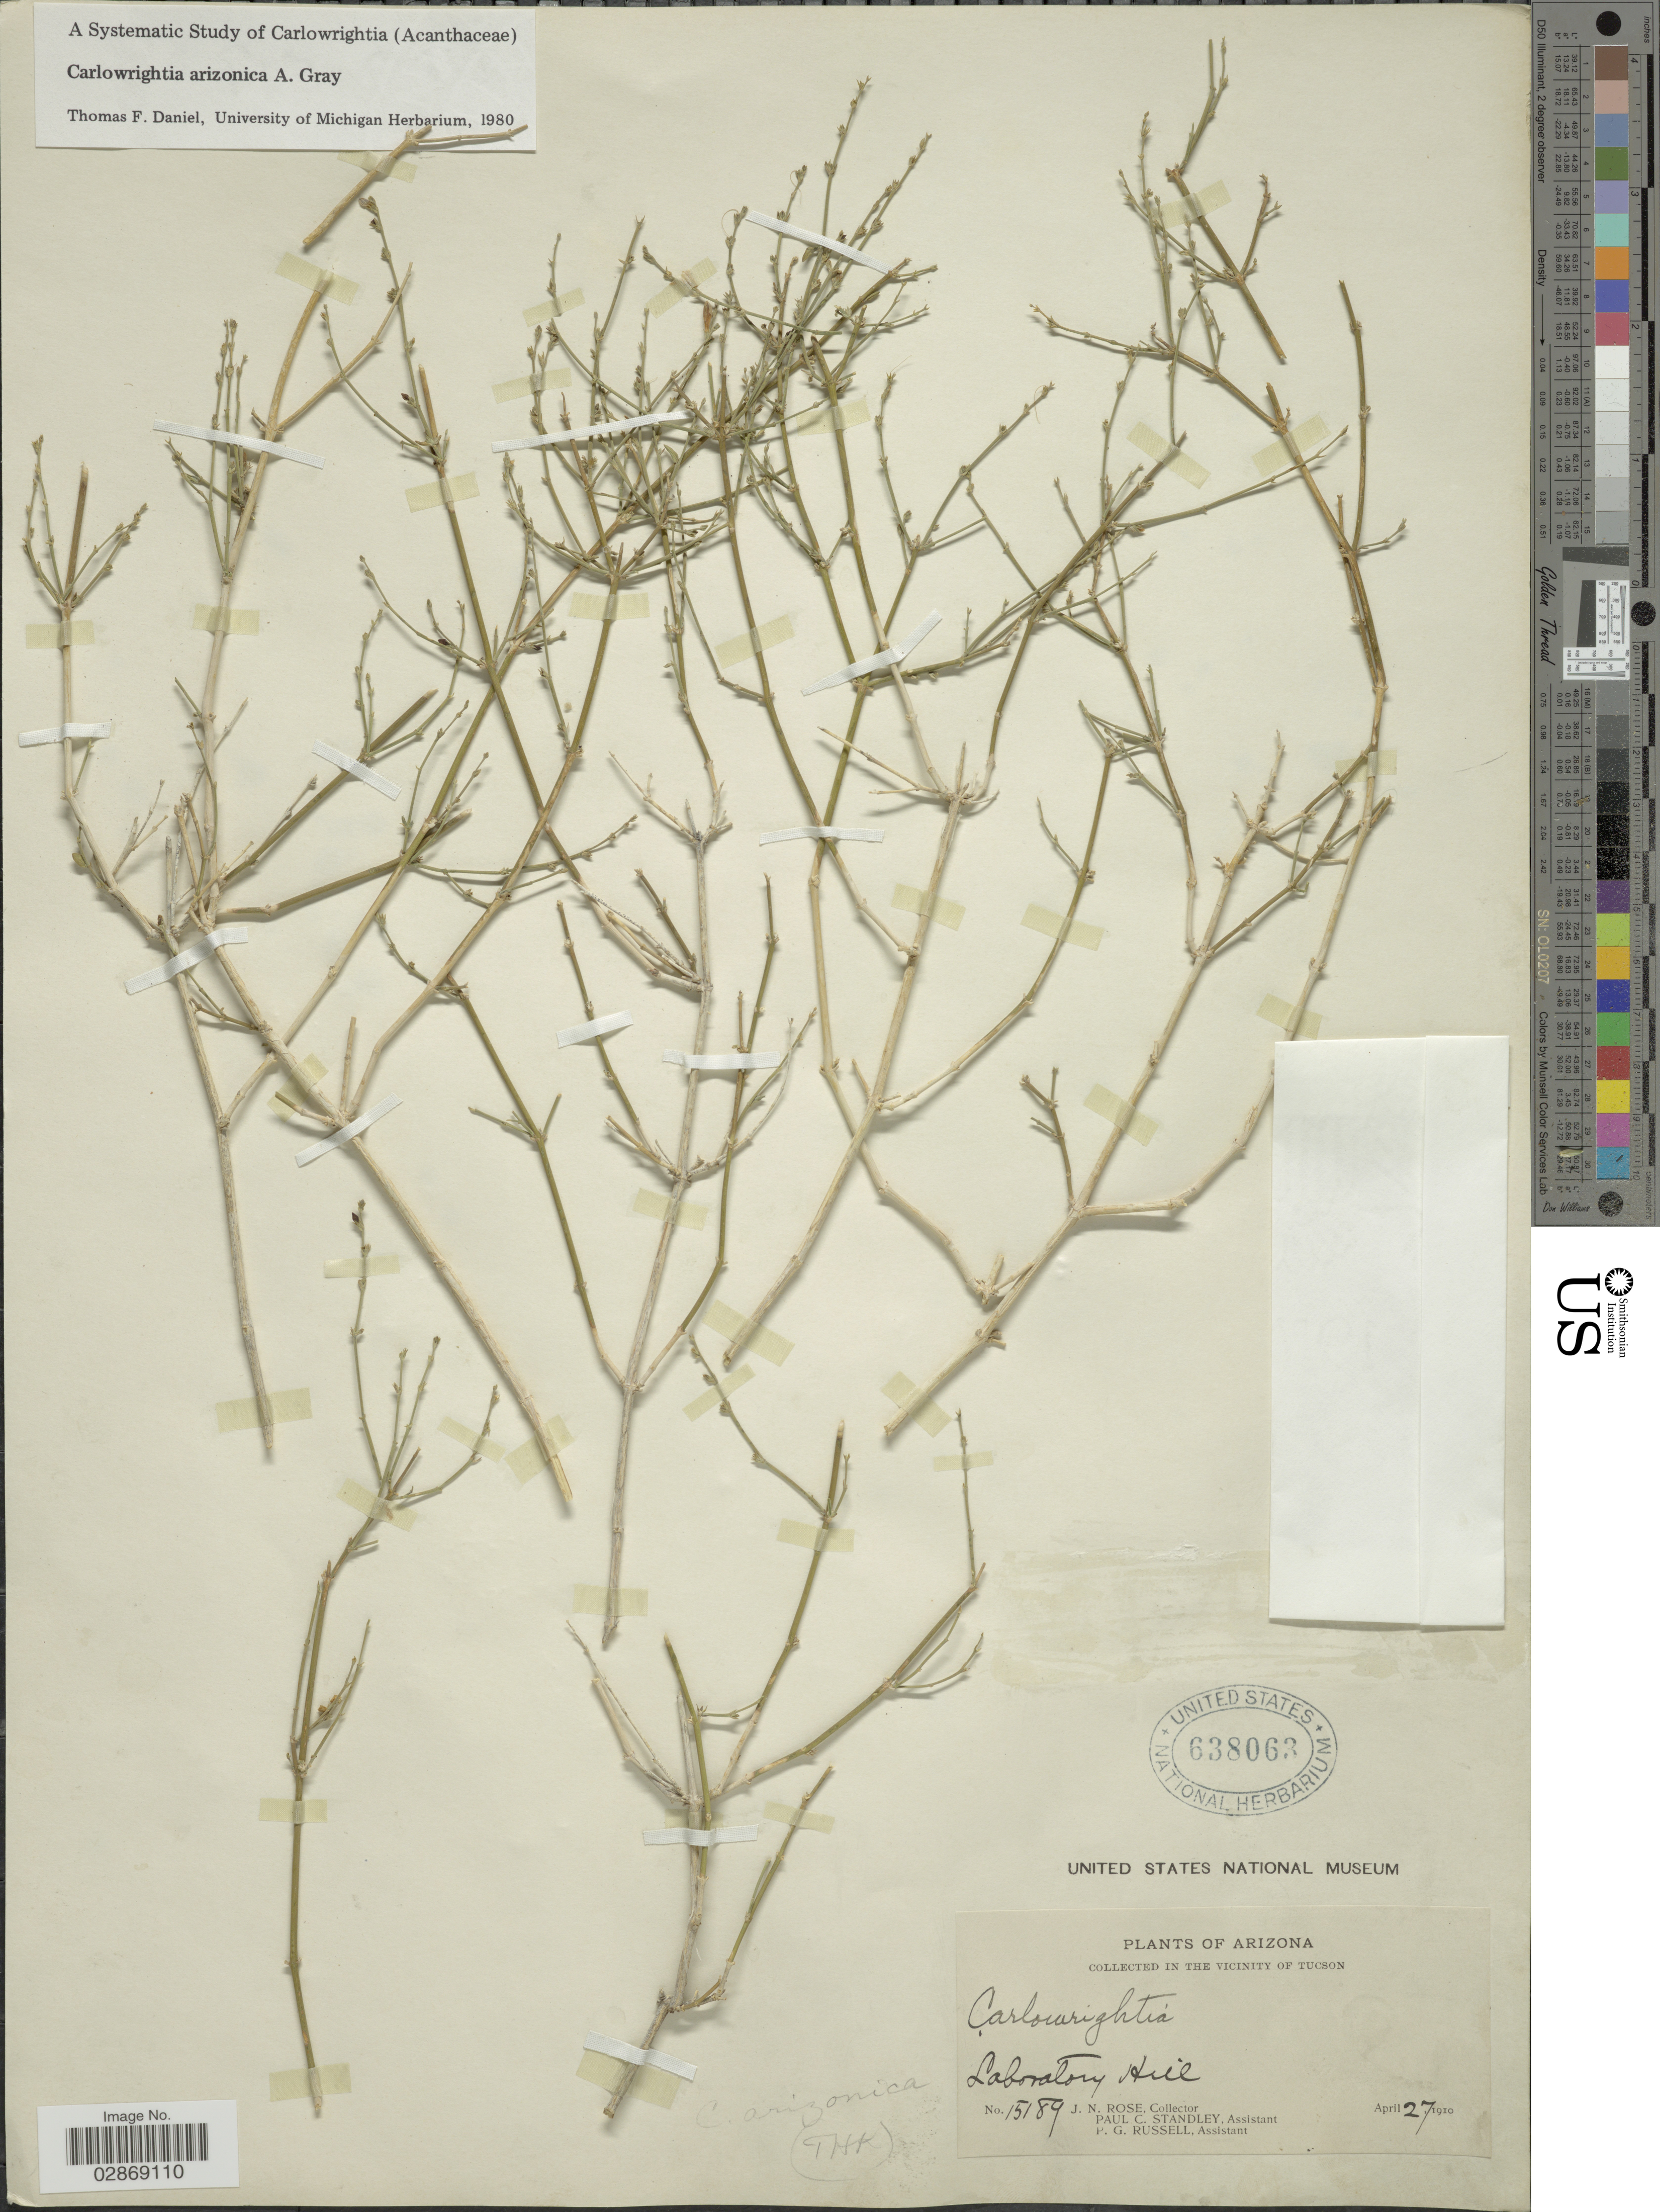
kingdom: Plantae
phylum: Tracheophyta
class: Magnoliopsida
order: Lamiales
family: Acanthaceae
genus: Carlowrightia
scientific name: Carlowrightia arizonica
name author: A. Gray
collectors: J. N. Rose, P. C. Standley & P. G. Russell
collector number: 15189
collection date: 1910-04-27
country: United States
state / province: Arizona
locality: The vicinity of Tucson. Laboratory Hill.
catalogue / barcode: US 638063